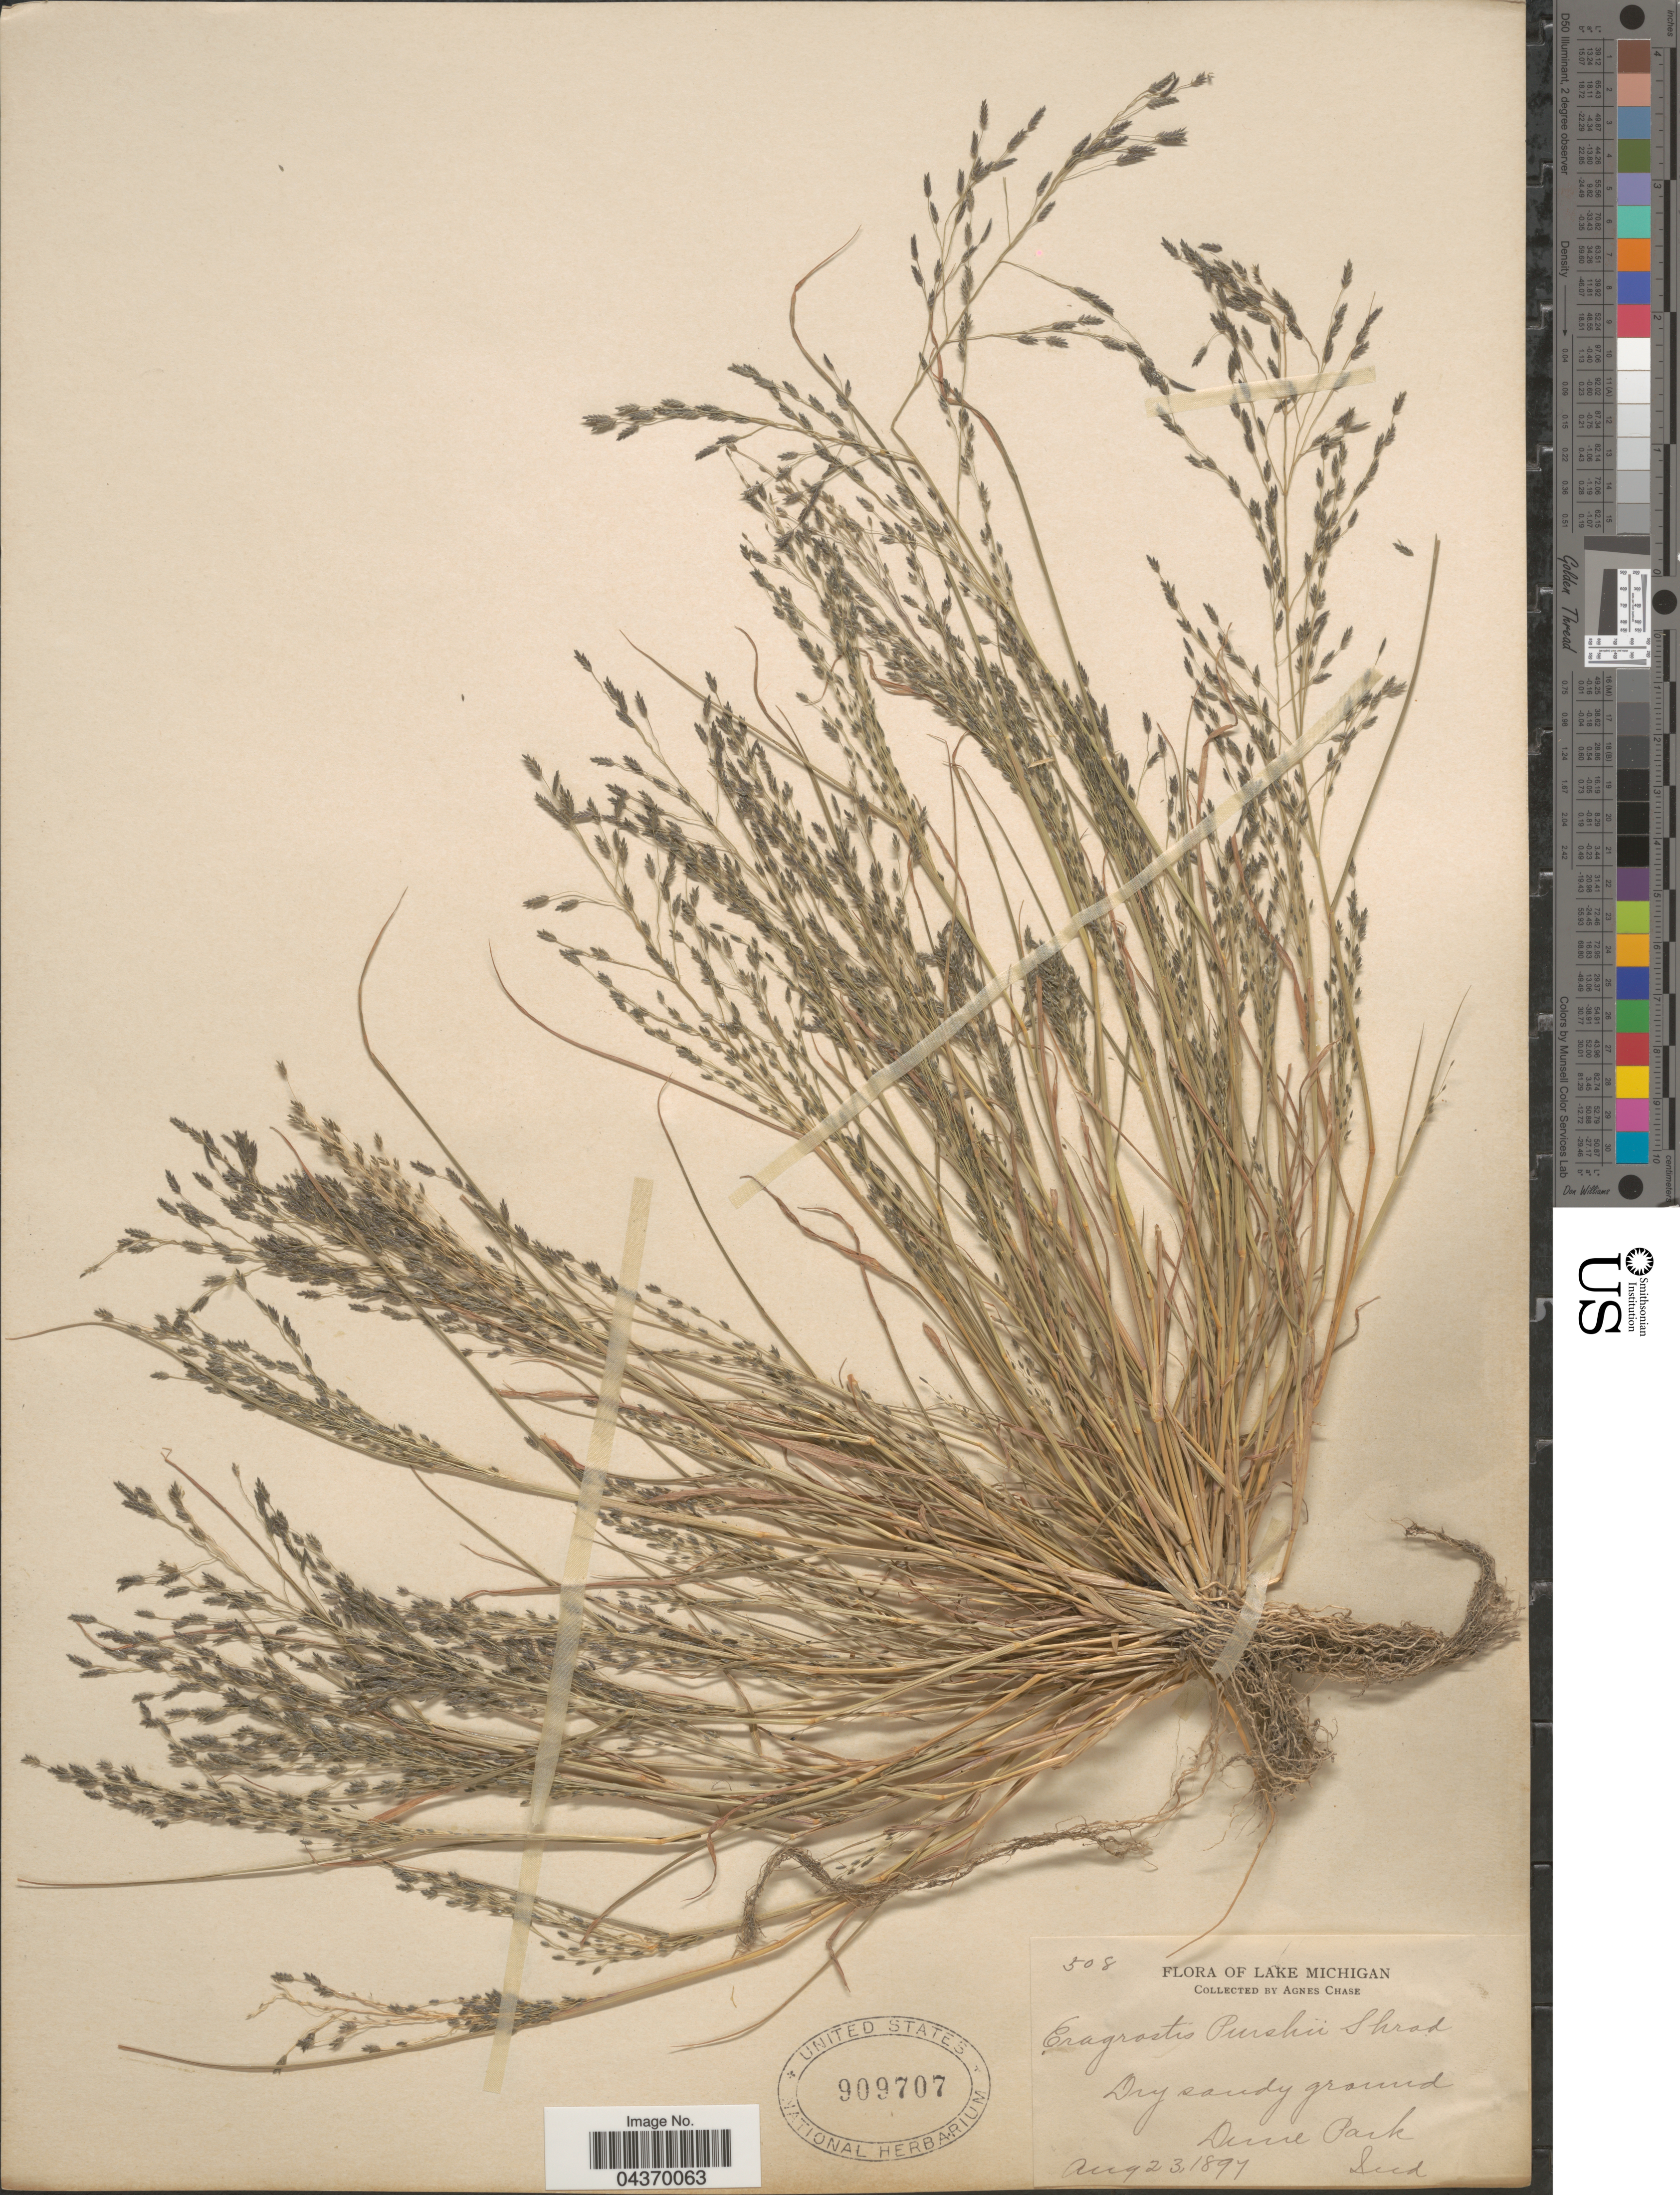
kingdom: Plantae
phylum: Tracheophyta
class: Liliopsida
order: Poales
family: Poaceae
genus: Eragrostis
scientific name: Eragrostis pectinacea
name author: (Michx.) Nees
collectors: A. Chase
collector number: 508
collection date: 1897-08-23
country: United States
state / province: Indiana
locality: Lake Michigan. Dune Park.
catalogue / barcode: US 909707